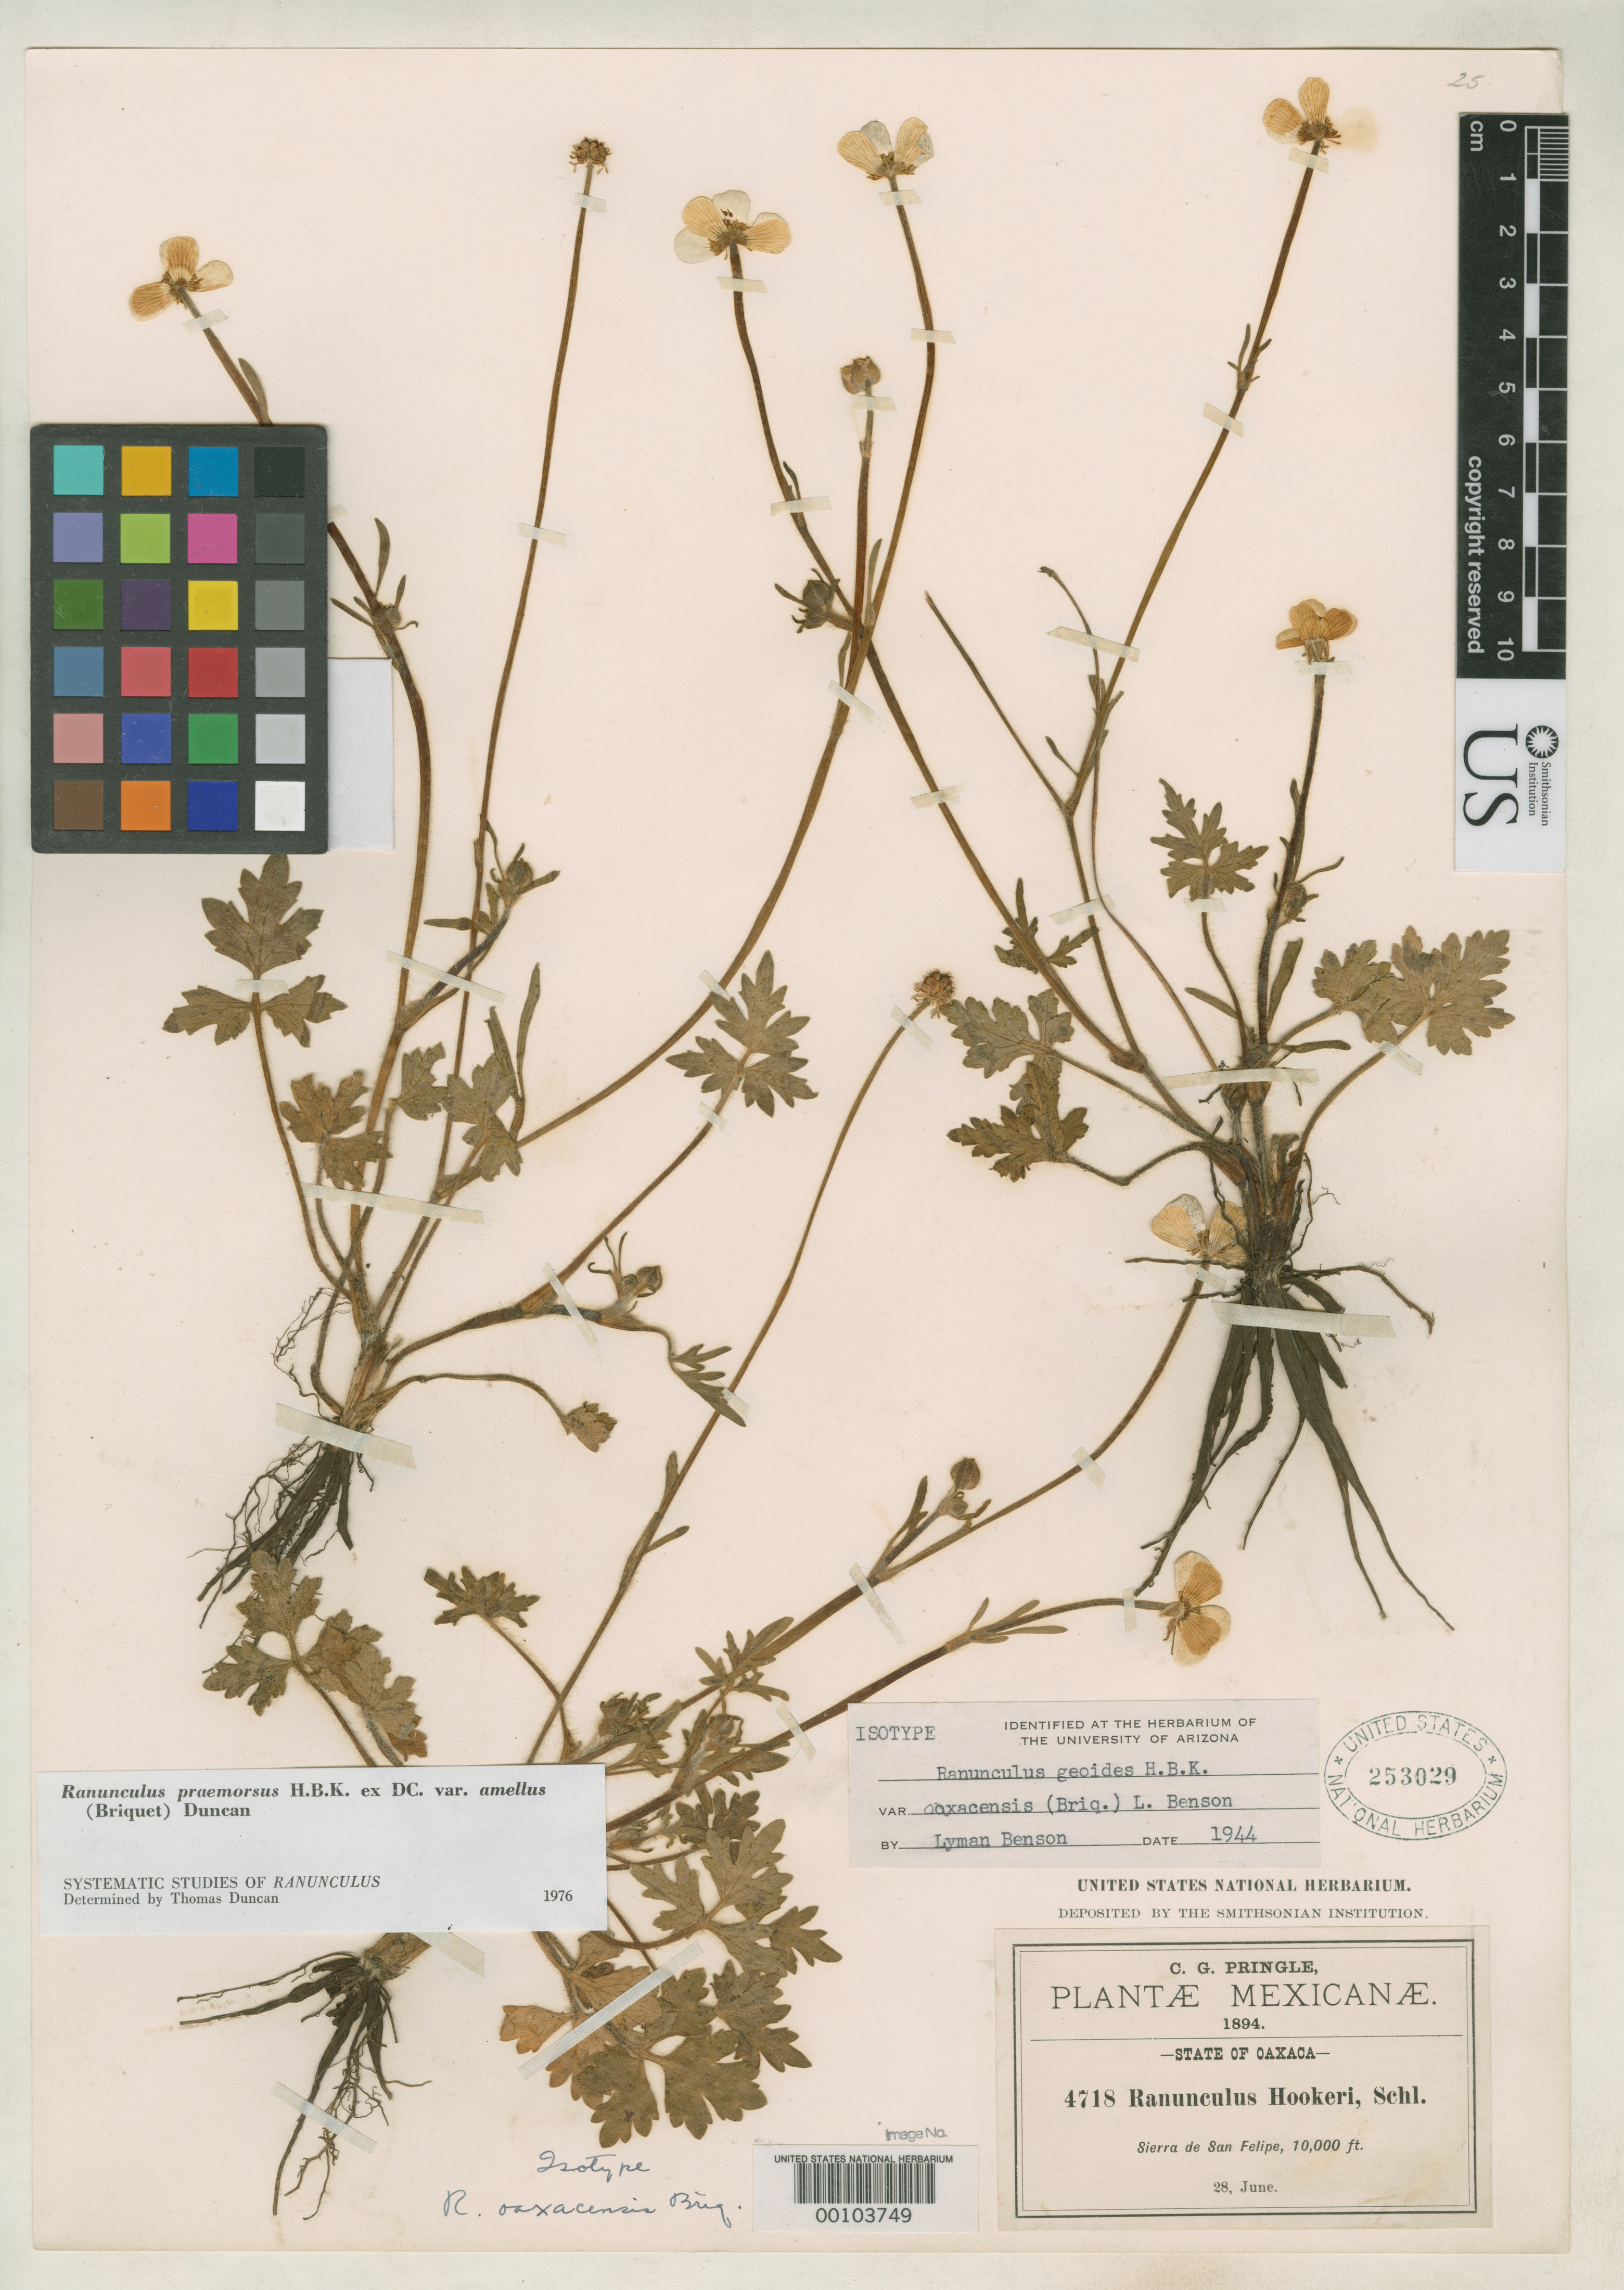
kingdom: Plantae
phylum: Tracheophyta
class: Magnoliopsida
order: Ranunculales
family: Ranunculaceae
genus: Ranunculus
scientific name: Ranunculus oaxacensis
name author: Briq.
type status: Isotype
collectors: C. G. Pringle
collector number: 4718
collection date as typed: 28 Jun 1894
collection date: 1894-06-28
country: Mexico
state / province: Oaxaca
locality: Sierra de San Felipe.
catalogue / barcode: US 253029